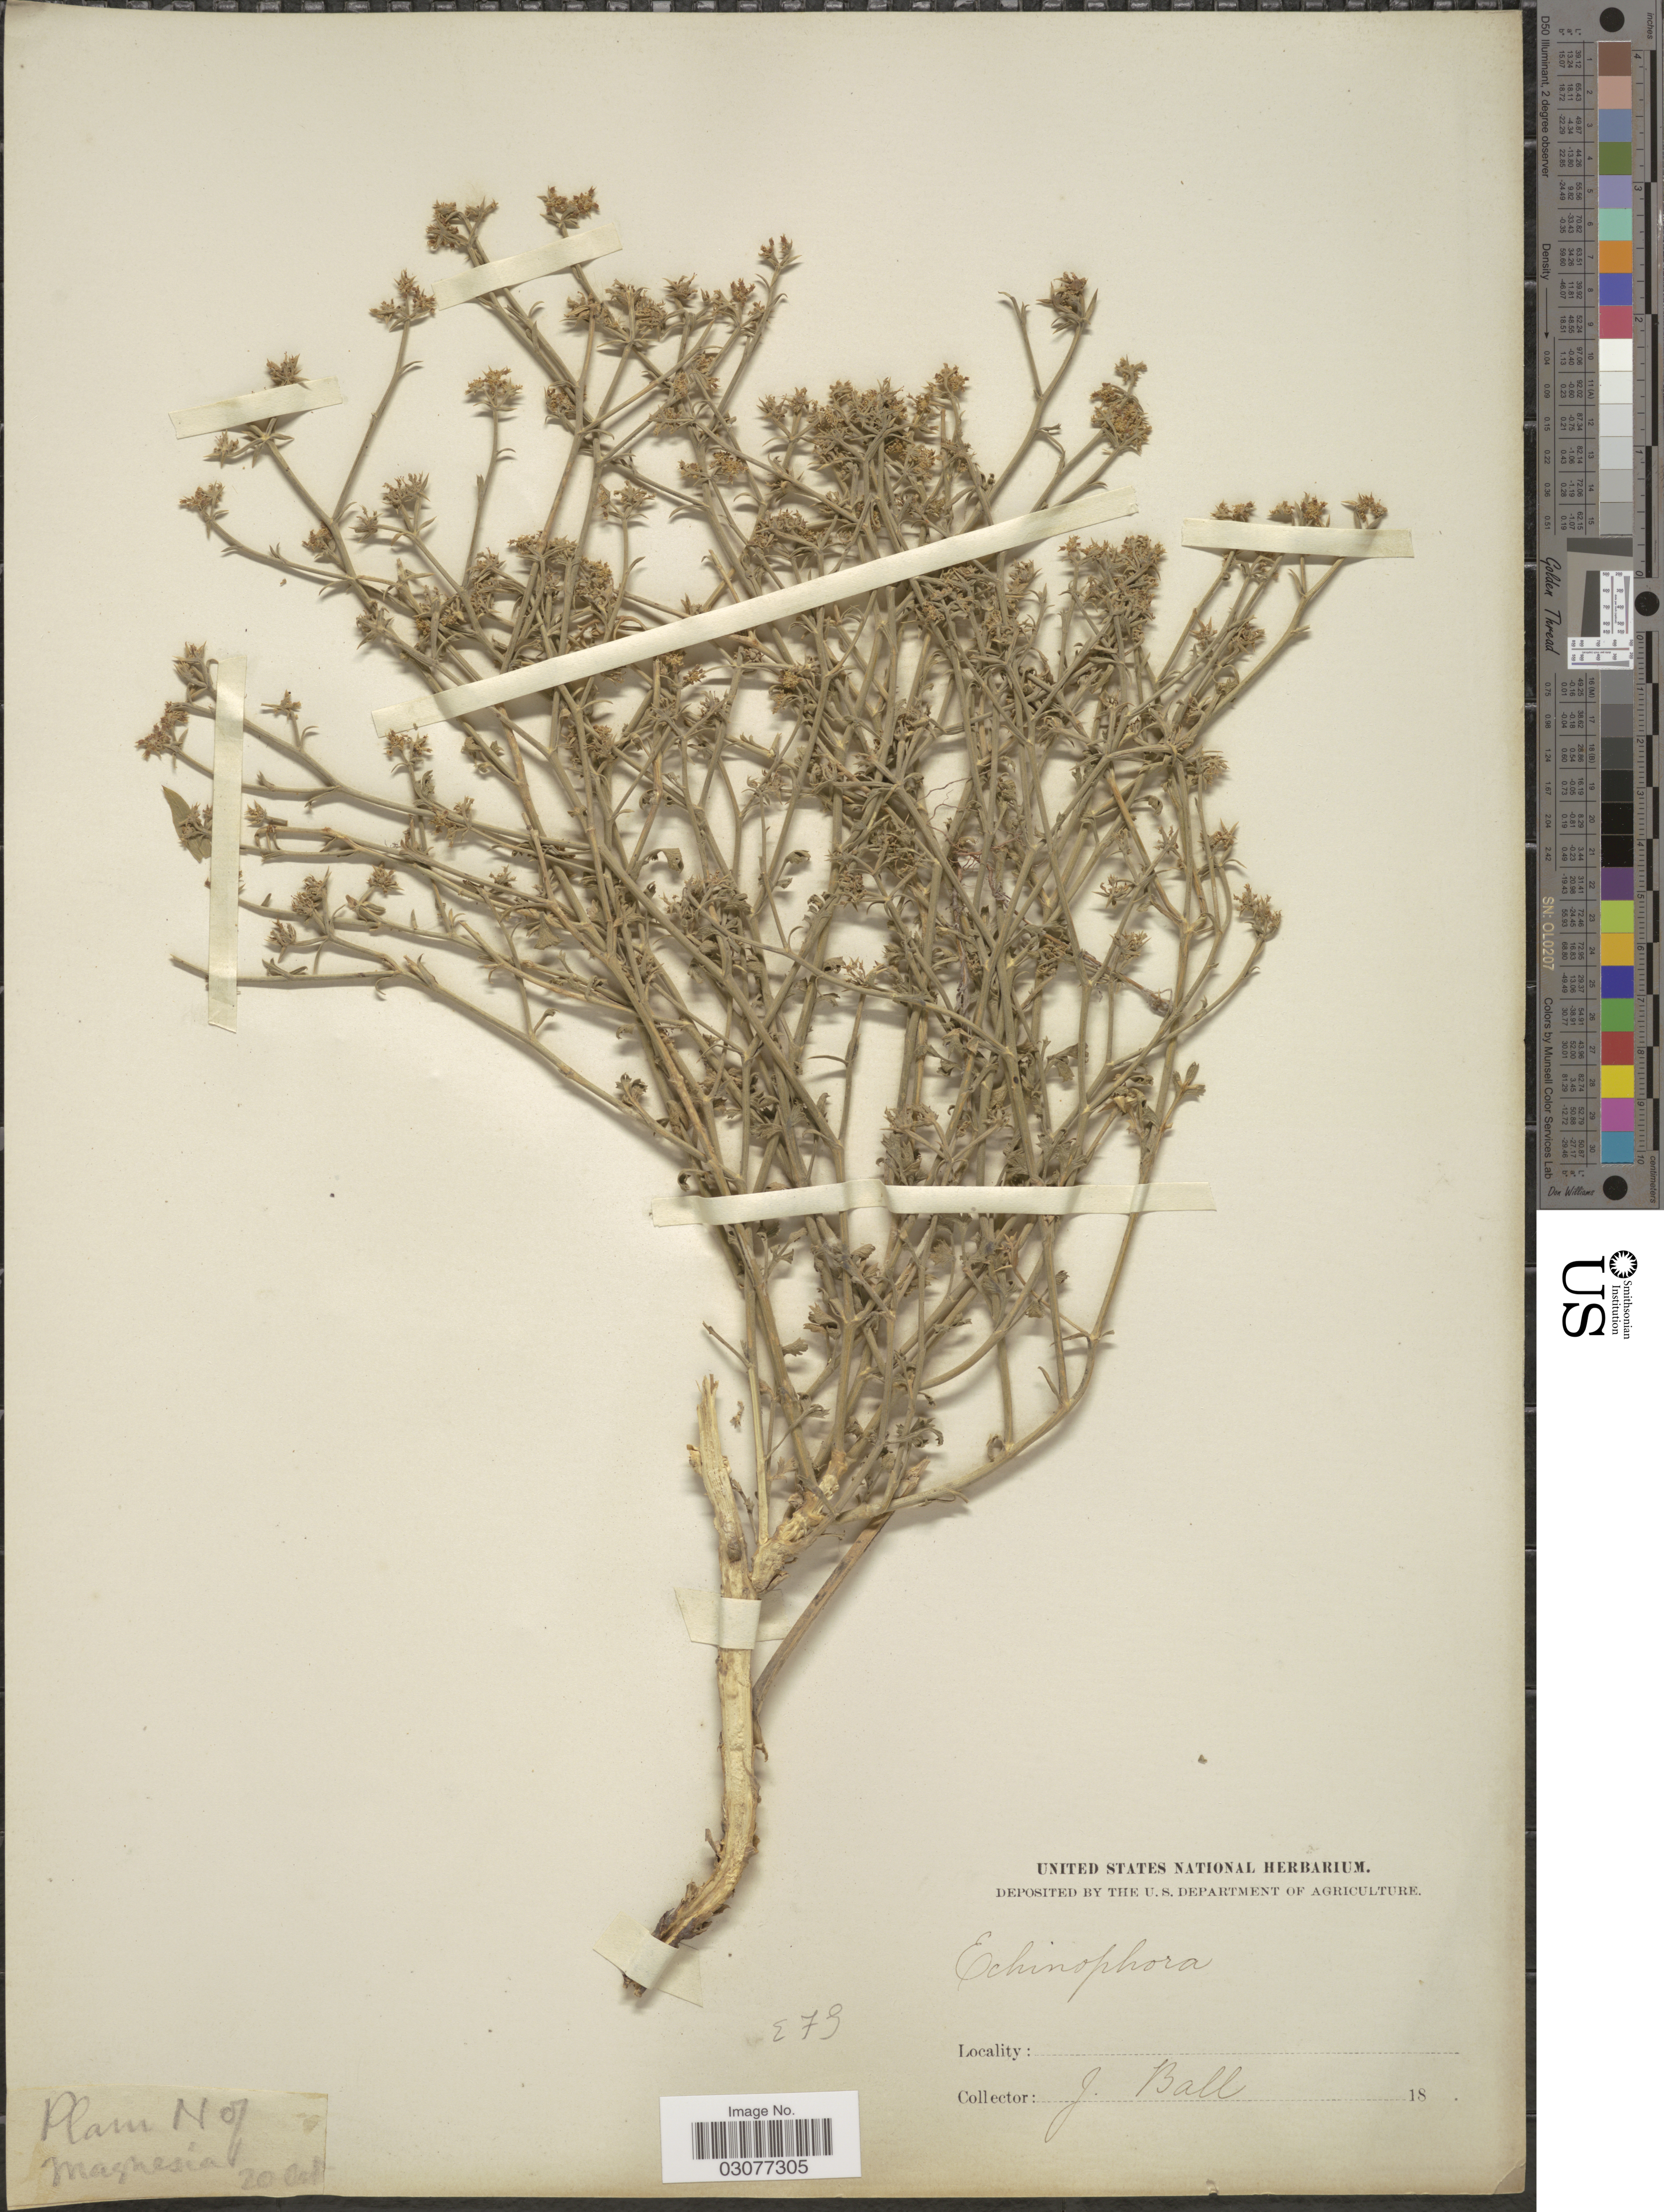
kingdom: Plantae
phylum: Tracheophyta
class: Magnoliopsida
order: Apiales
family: Apiaceae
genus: Echinophora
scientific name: Echinophora sp.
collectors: J. Ball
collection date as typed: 18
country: Turkey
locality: Plain N of Magnesia.